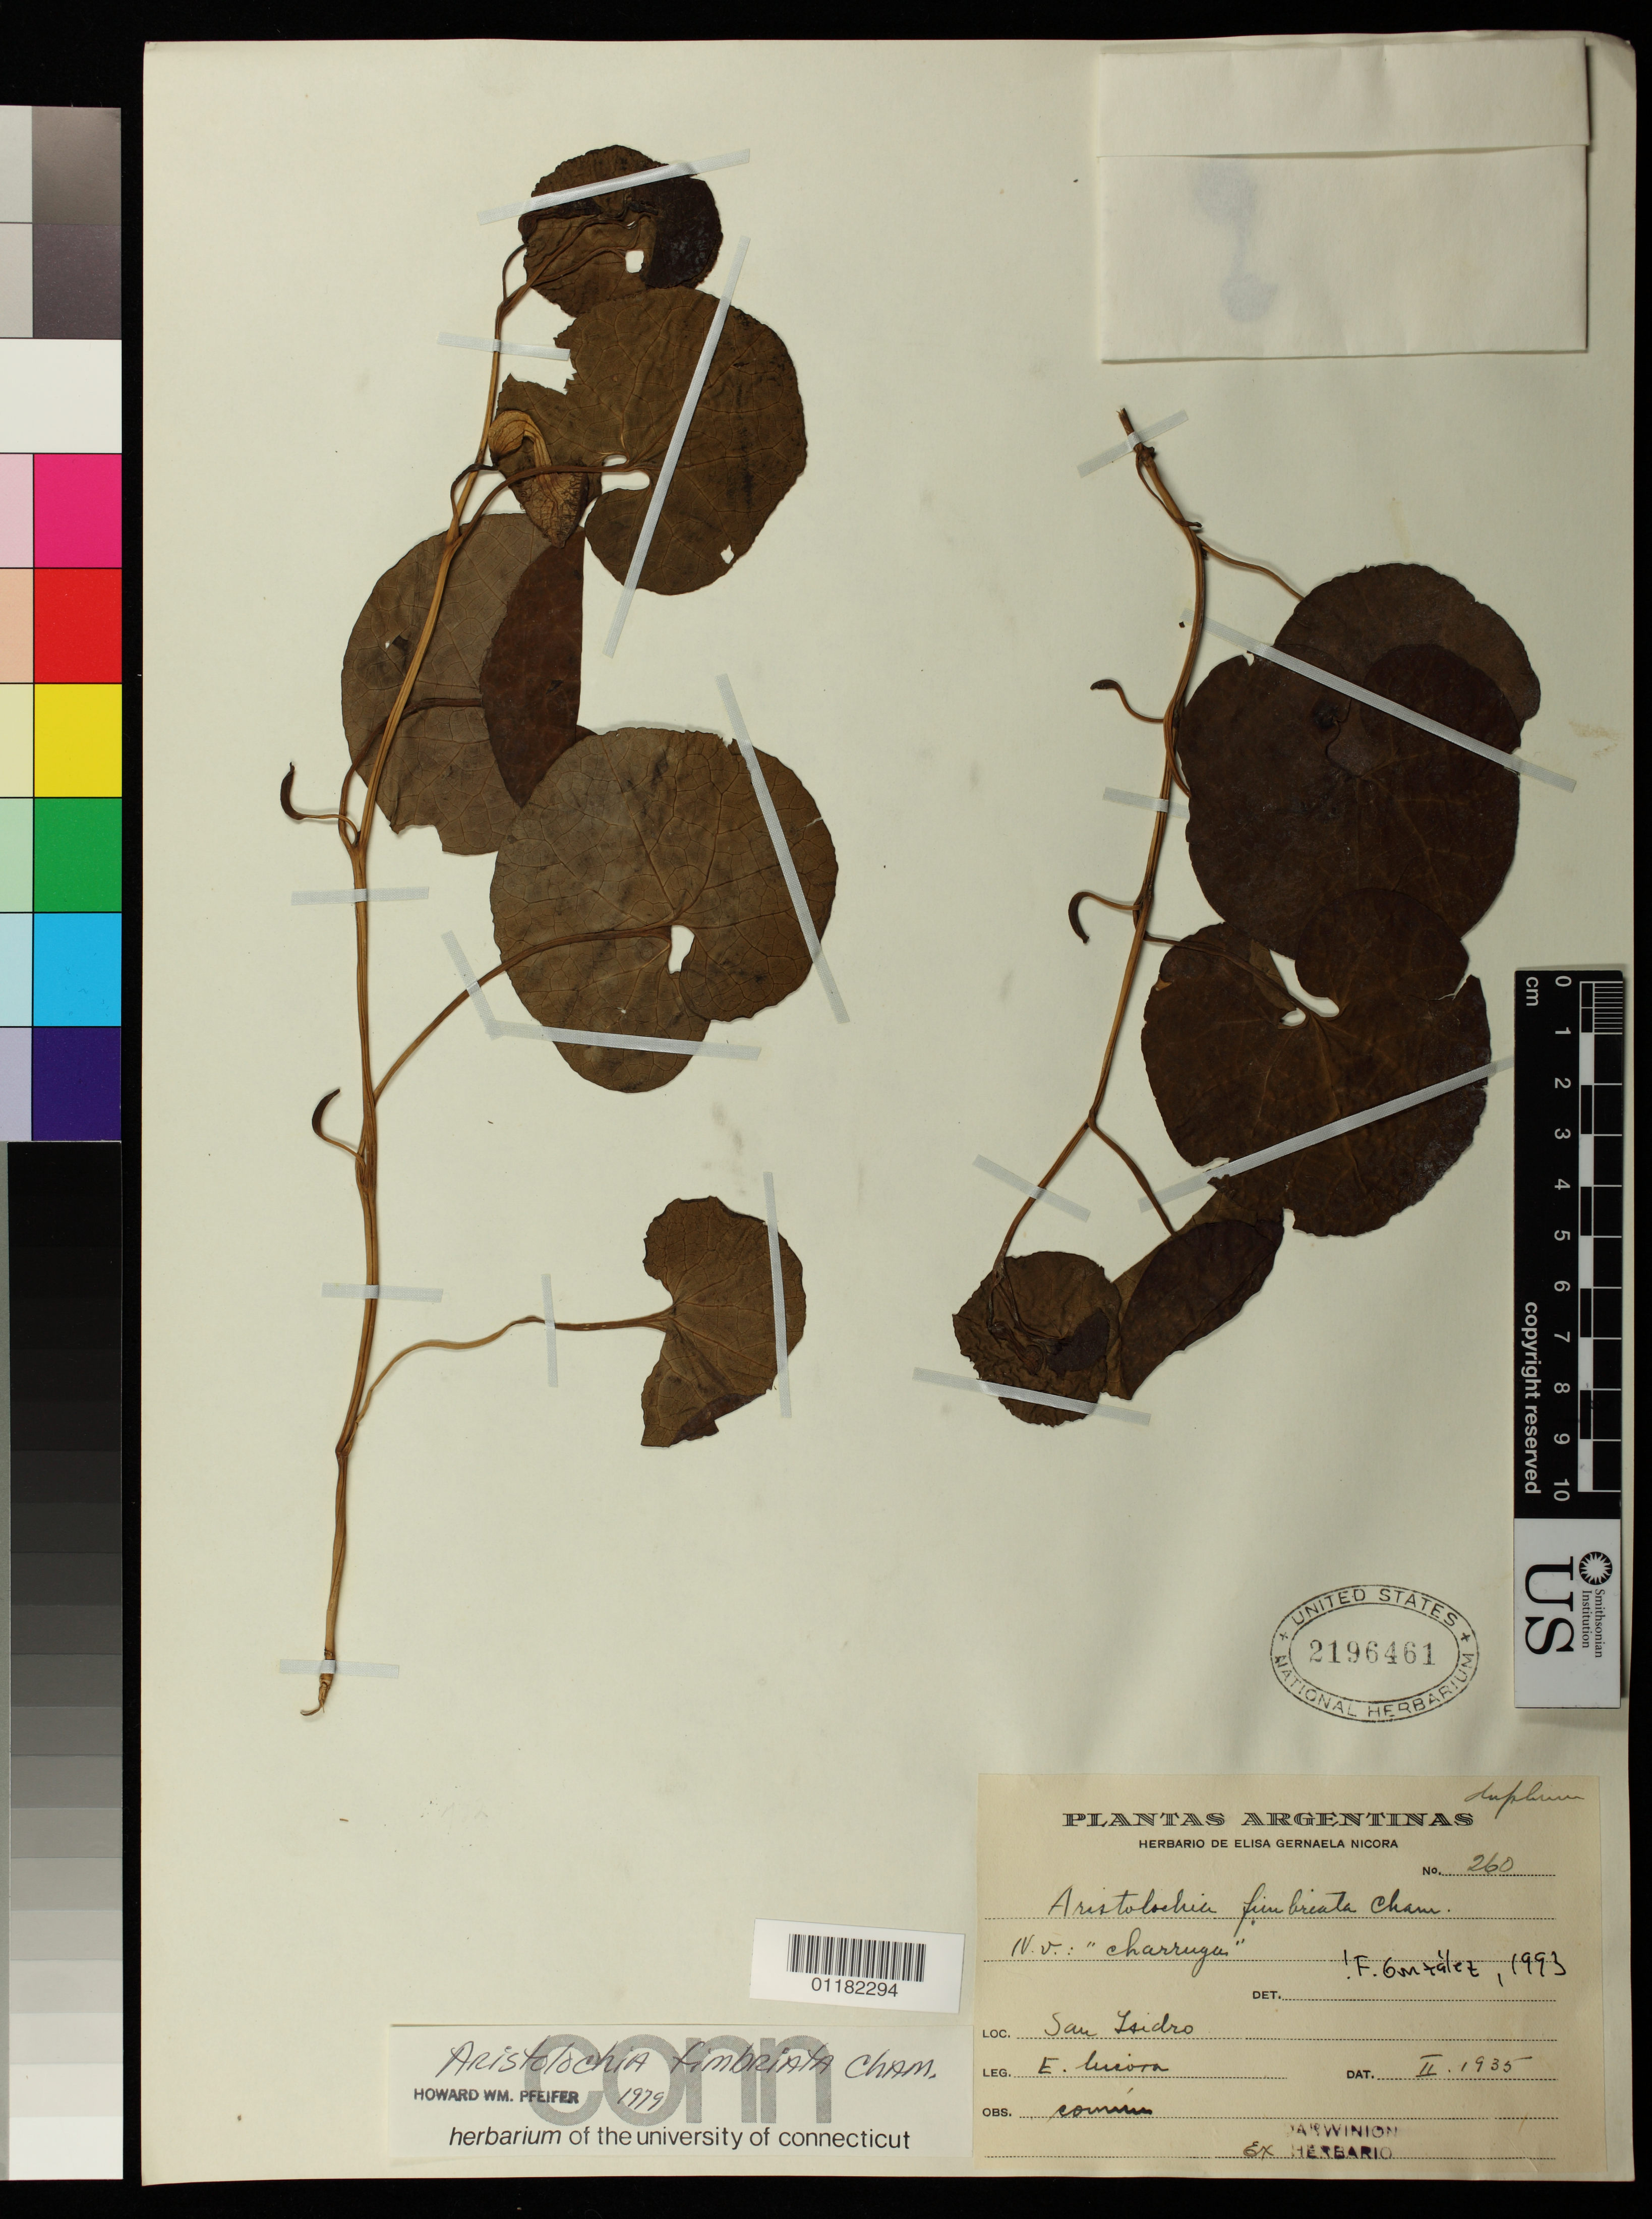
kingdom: Plantae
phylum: Tracheophyta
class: Magnoliopsida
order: Piperales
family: Aristolochiaceae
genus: Aristolochia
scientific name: Aristolochia fimbriata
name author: Cham.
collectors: E. G. Nicora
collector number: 260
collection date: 1935-02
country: Argentina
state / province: Buenos Aires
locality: San Isidro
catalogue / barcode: US 2196461